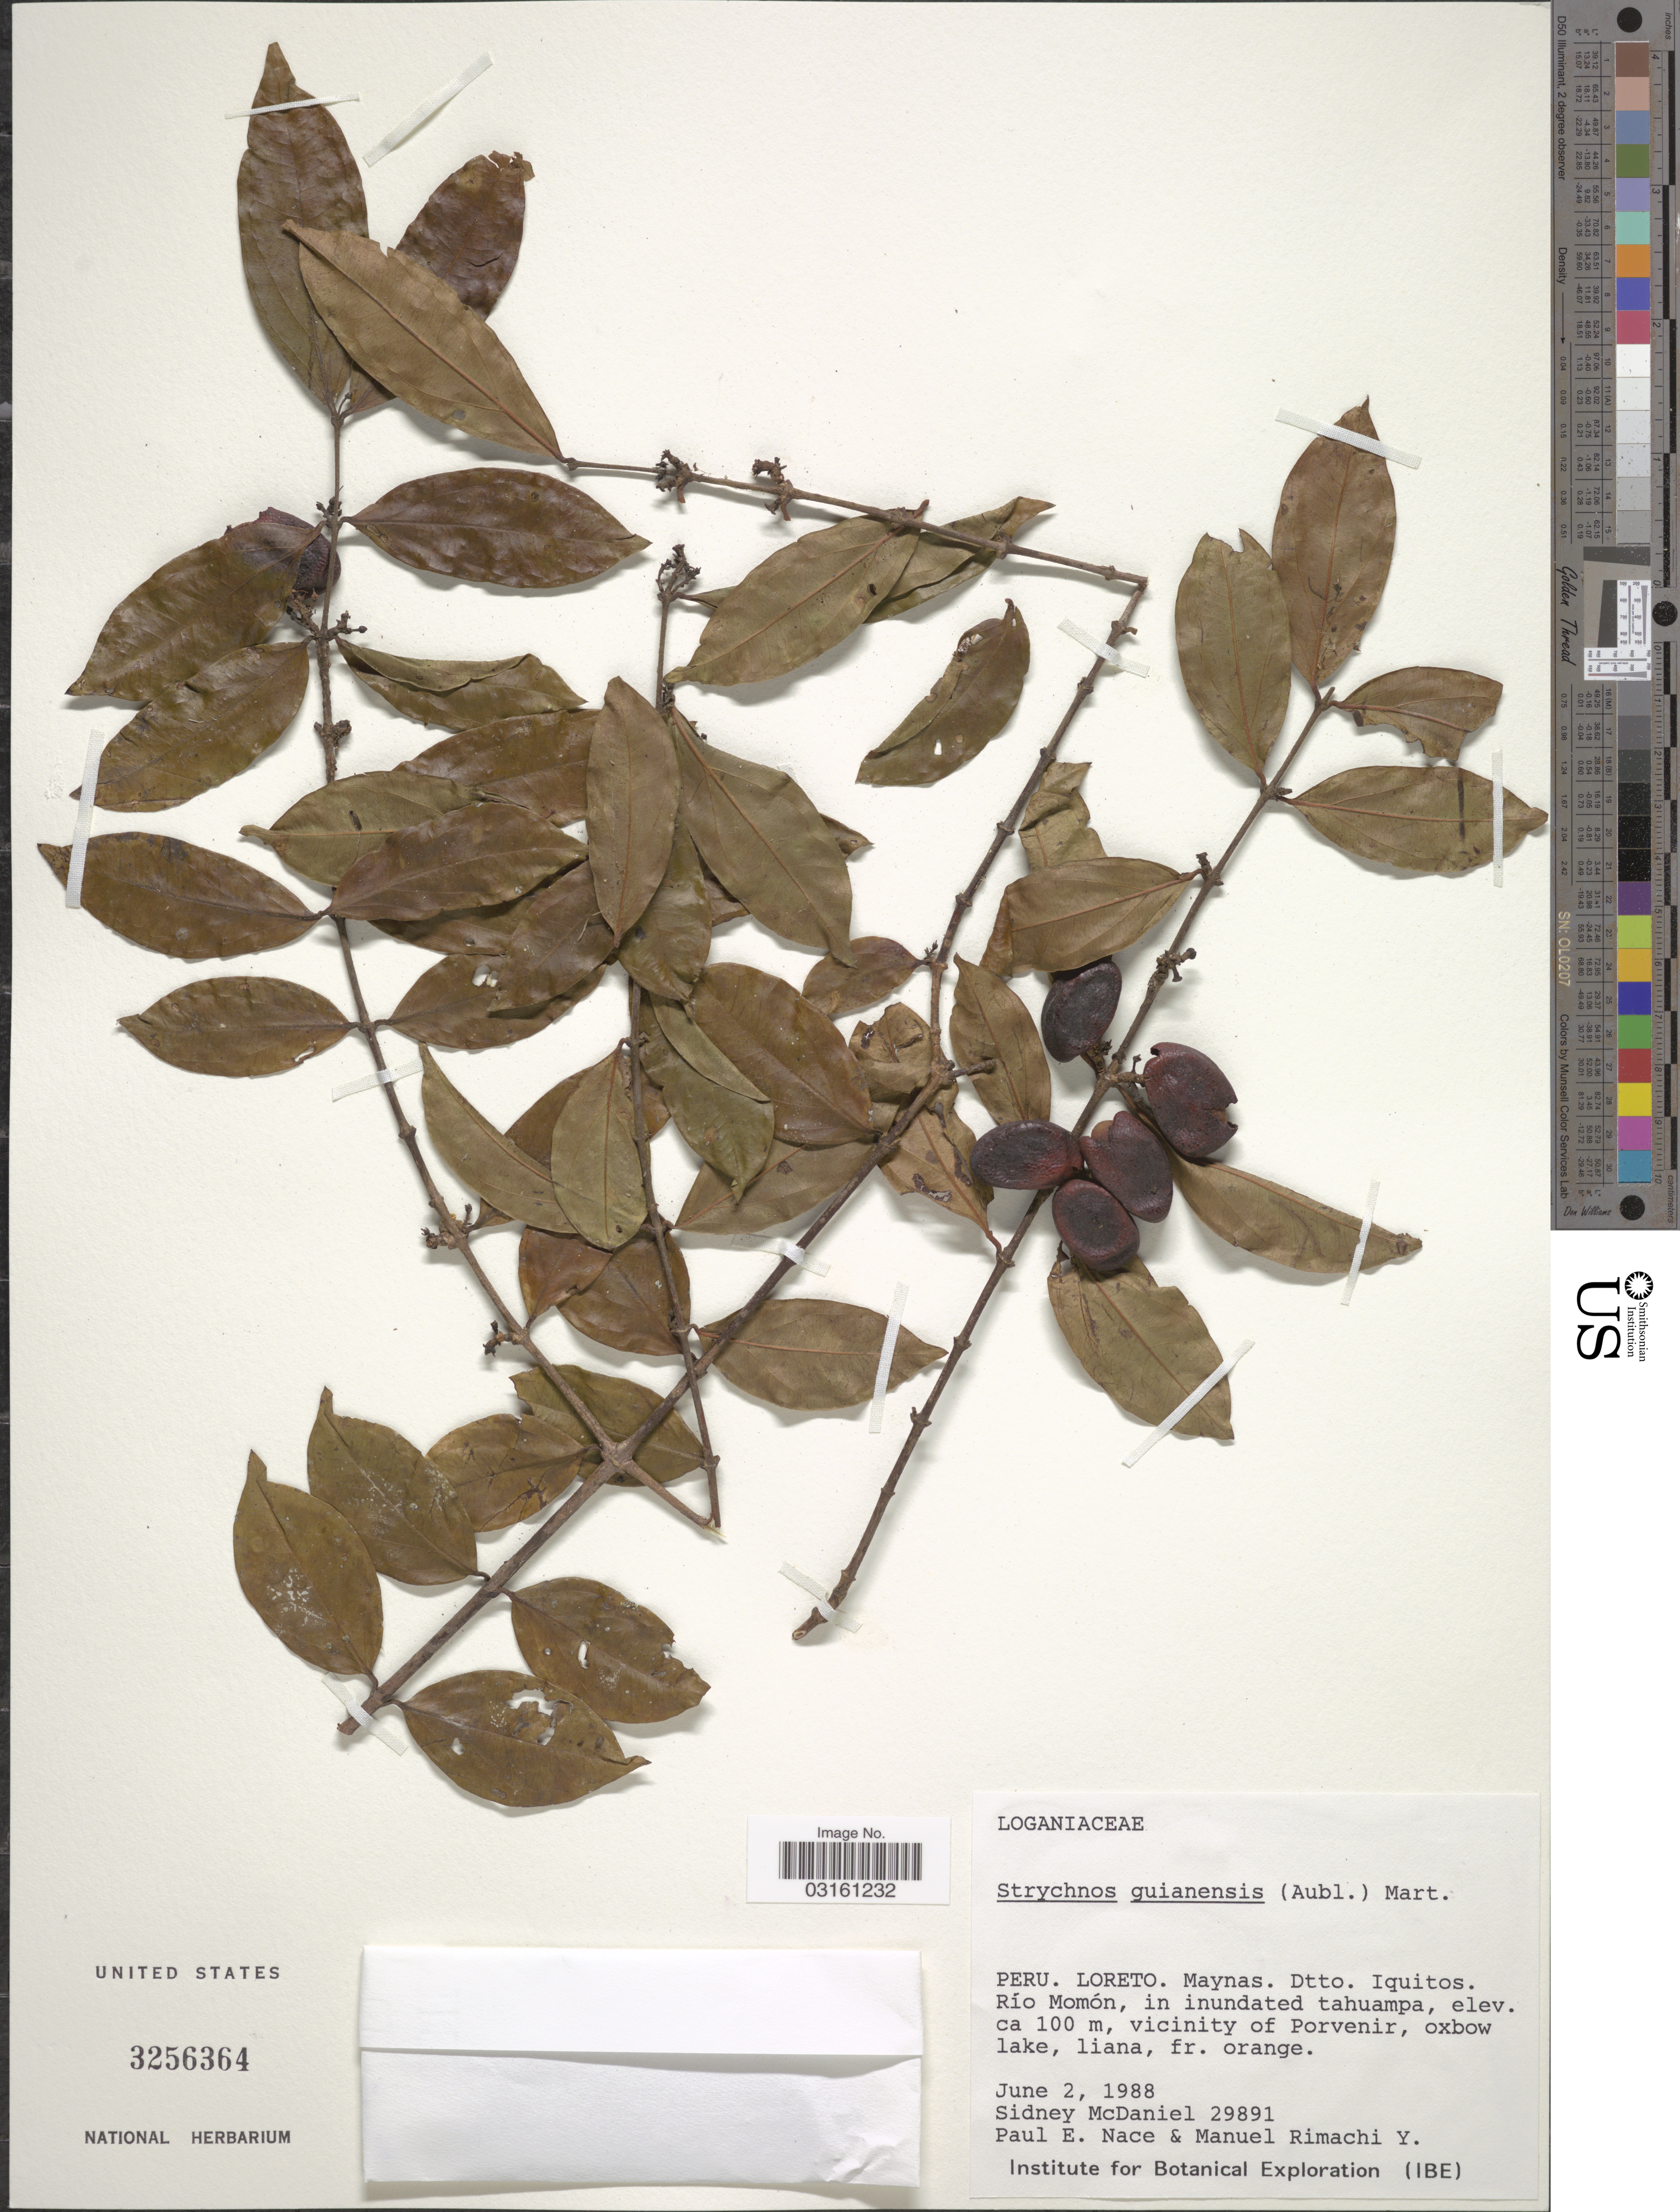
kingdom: Plantae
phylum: Tracheophyta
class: Magnoliopsida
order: Gentianales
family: Loganiaceae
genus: Strychnos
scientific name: Strychnos guianensis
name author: (Aubl.) Mart.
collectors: S. McDaniel, P. Nace & M. Rimachi Y.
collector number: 29891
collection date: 1988-06-02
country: Peru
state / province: Loreto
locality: Maynas, Dtto. Iquitos, Río Momón, in inundated tahuampa, vicinity of Porvenir, oxbow lake.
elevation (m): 100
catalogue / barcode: US 3256364